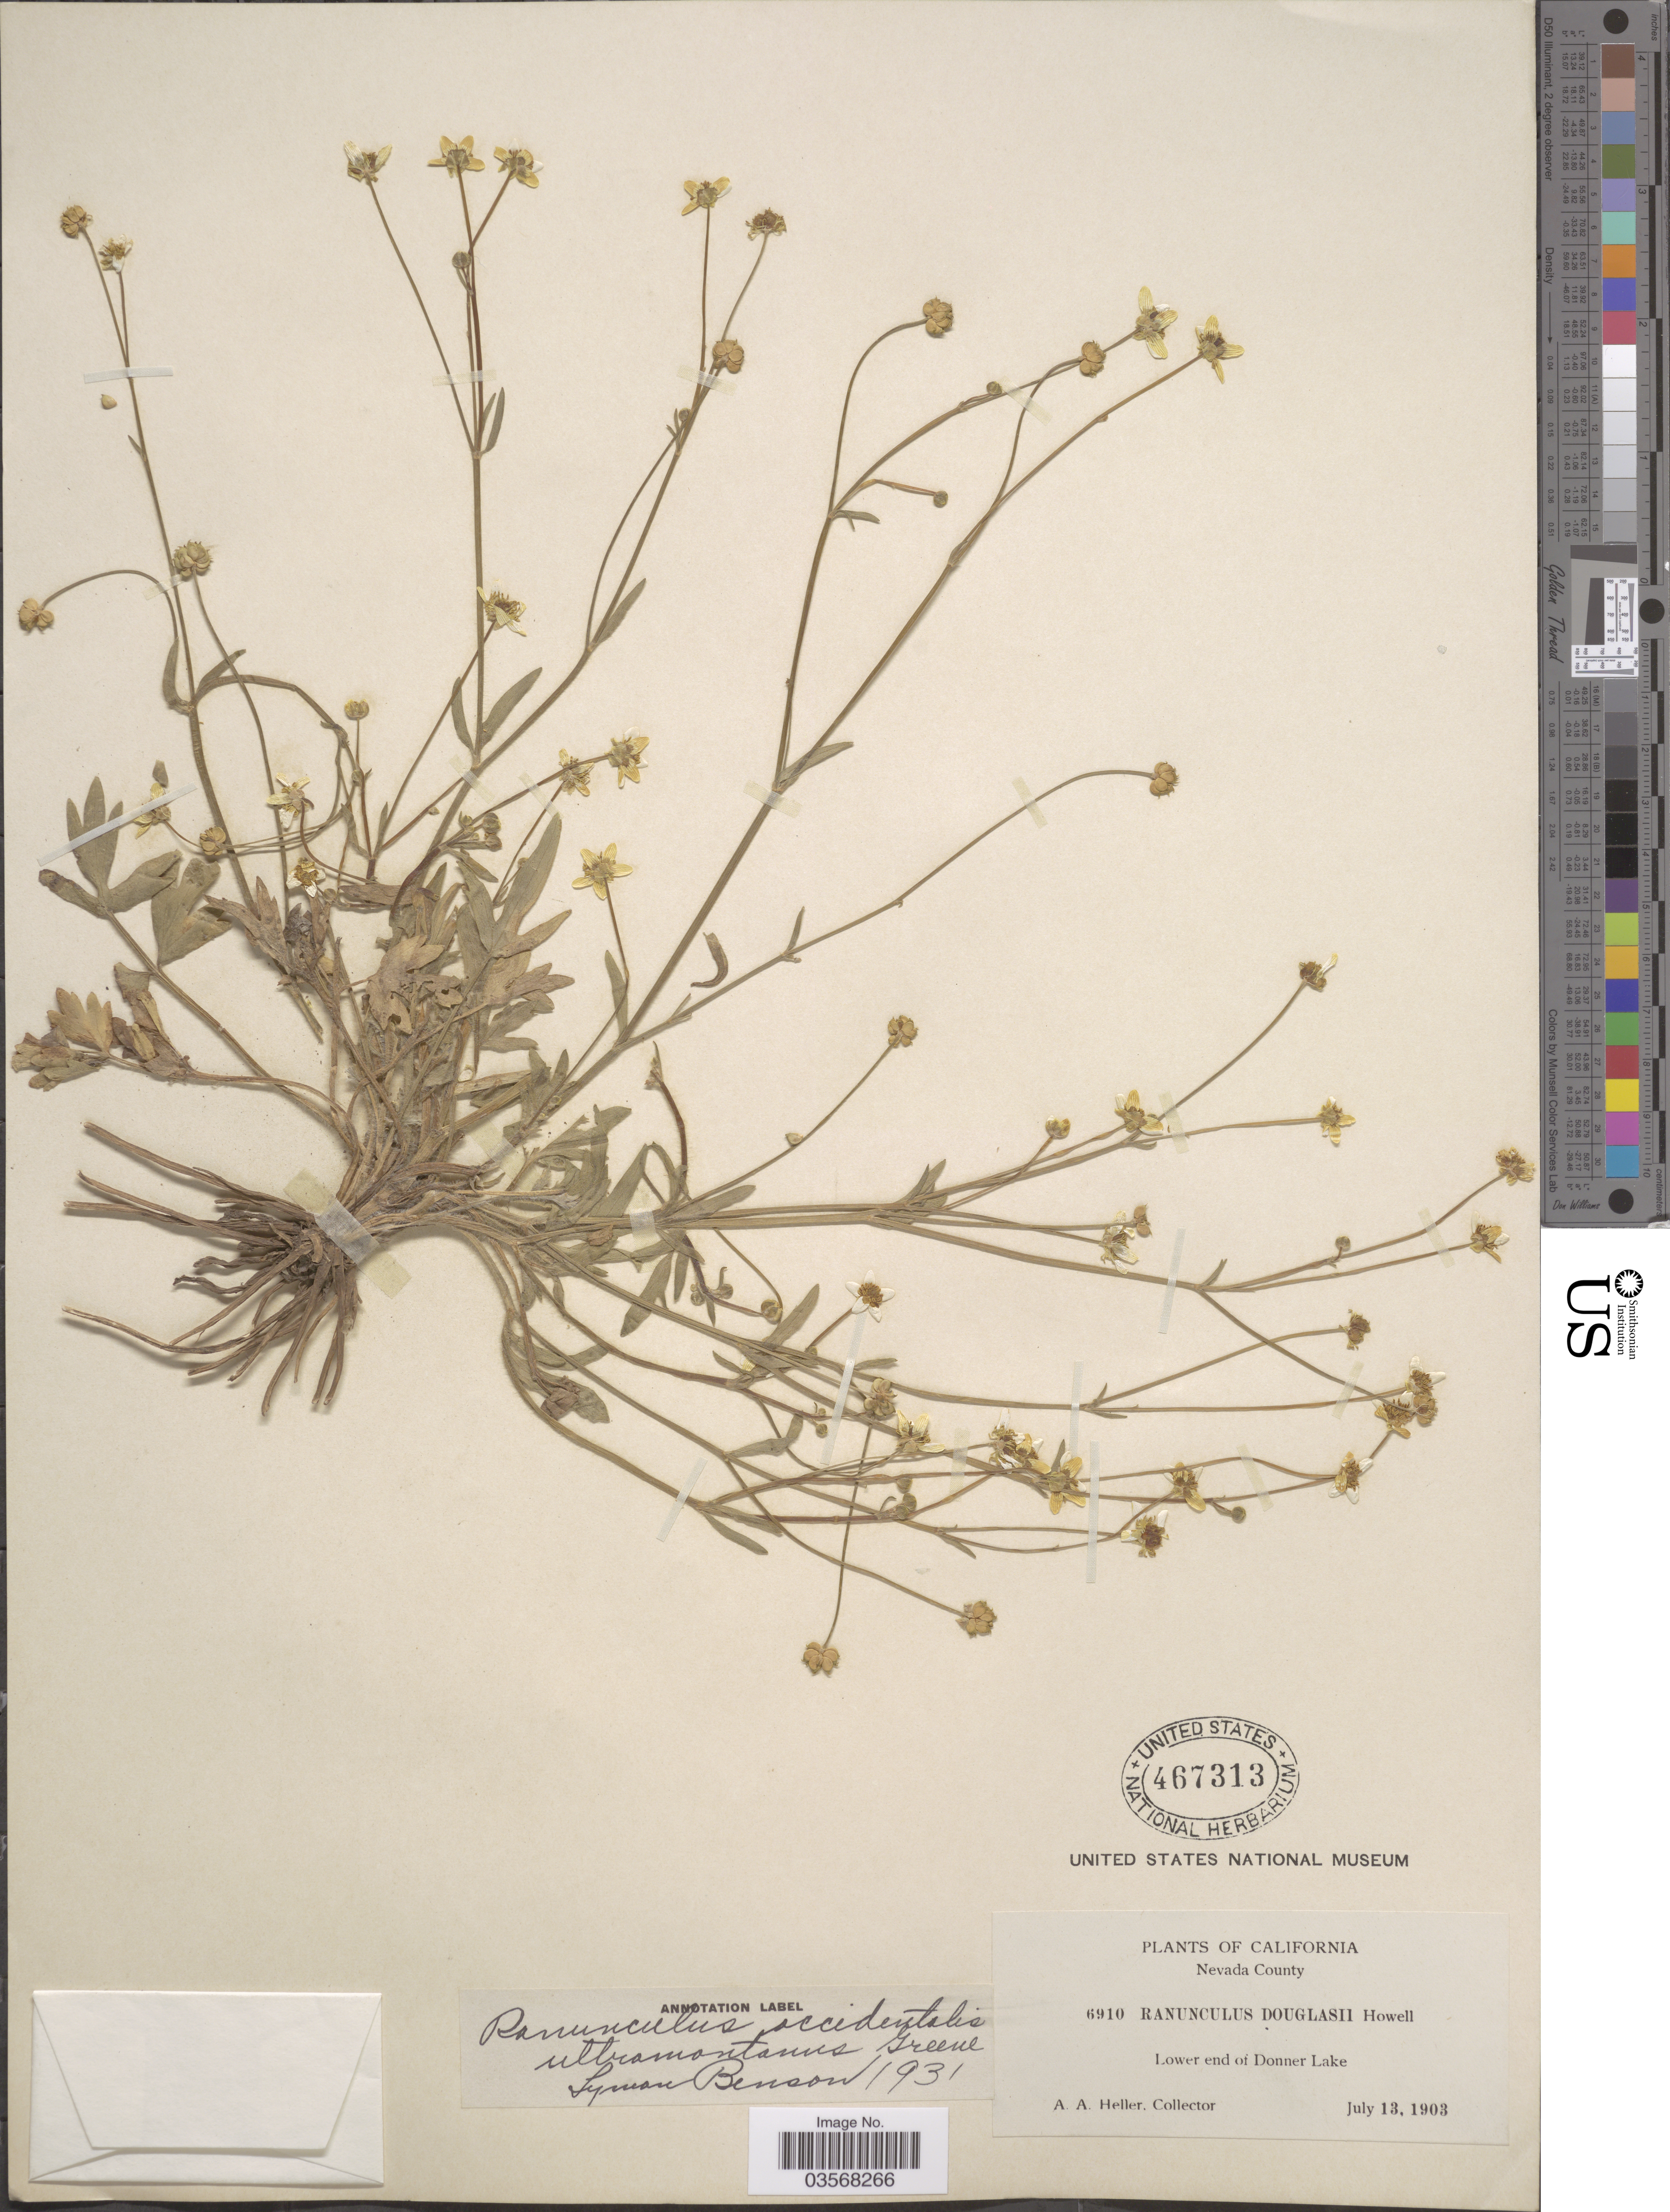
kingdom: Plantae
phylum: Tracheophyta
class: Magnoliopsida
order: Ranunculales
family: Ranunculaceae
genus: Ranunculus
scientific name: Ranunculus occidentalis var. ultramontanus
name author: Nutt.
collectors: A. A. Heller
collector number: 6910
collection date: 1903-07-13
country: United States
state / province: California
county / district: Nevada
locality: Nevada County. Lower end of Donner Lake.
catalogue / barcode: US 467313